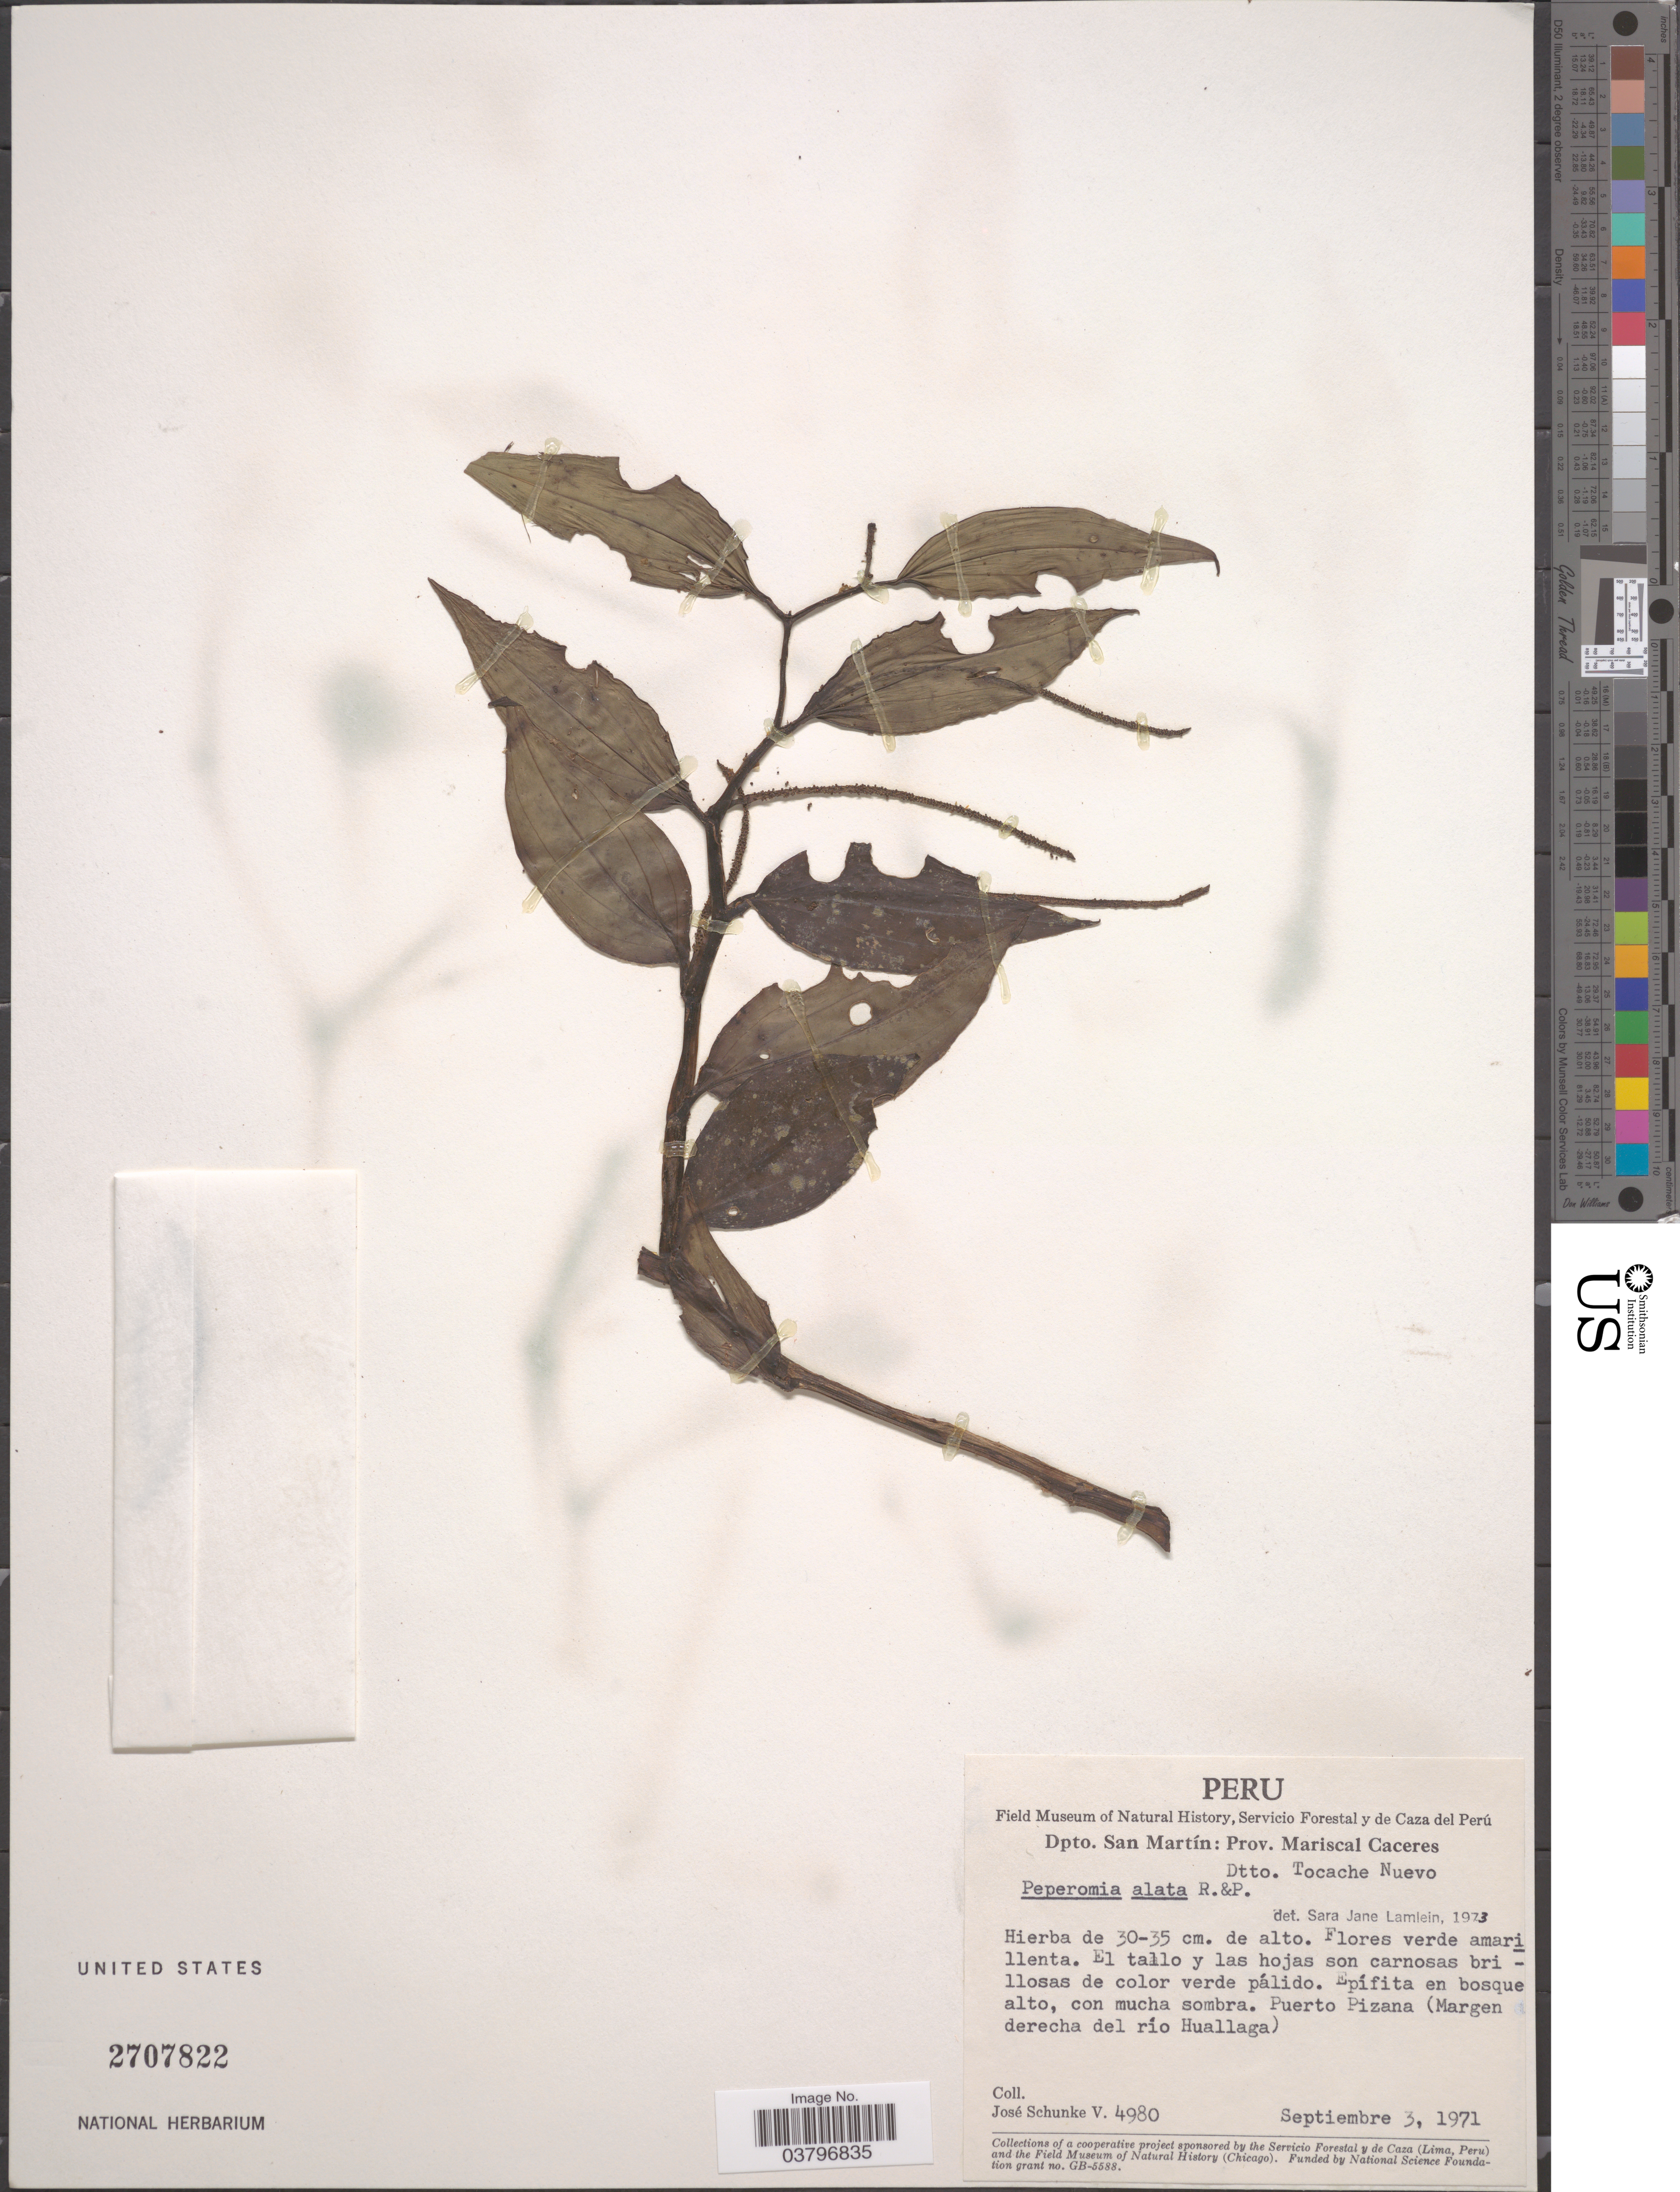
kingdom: Plantae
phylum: Tracheophyta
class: Magnoliopsida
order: Piperales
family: Piperaceae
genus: Peperomia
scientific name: Peperomia alata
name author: Ruiz & Pav.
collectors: J. Schunke Vigo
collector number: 4980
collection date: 1971-09-03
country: Peru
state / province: San Martín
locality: Dpto. San Martín: Prov. Mariscal Caceres. Dtto. Tocache Nuevo. Puerto Pizana (Margen dereche del río Huallaga).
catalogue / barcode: US 2707822